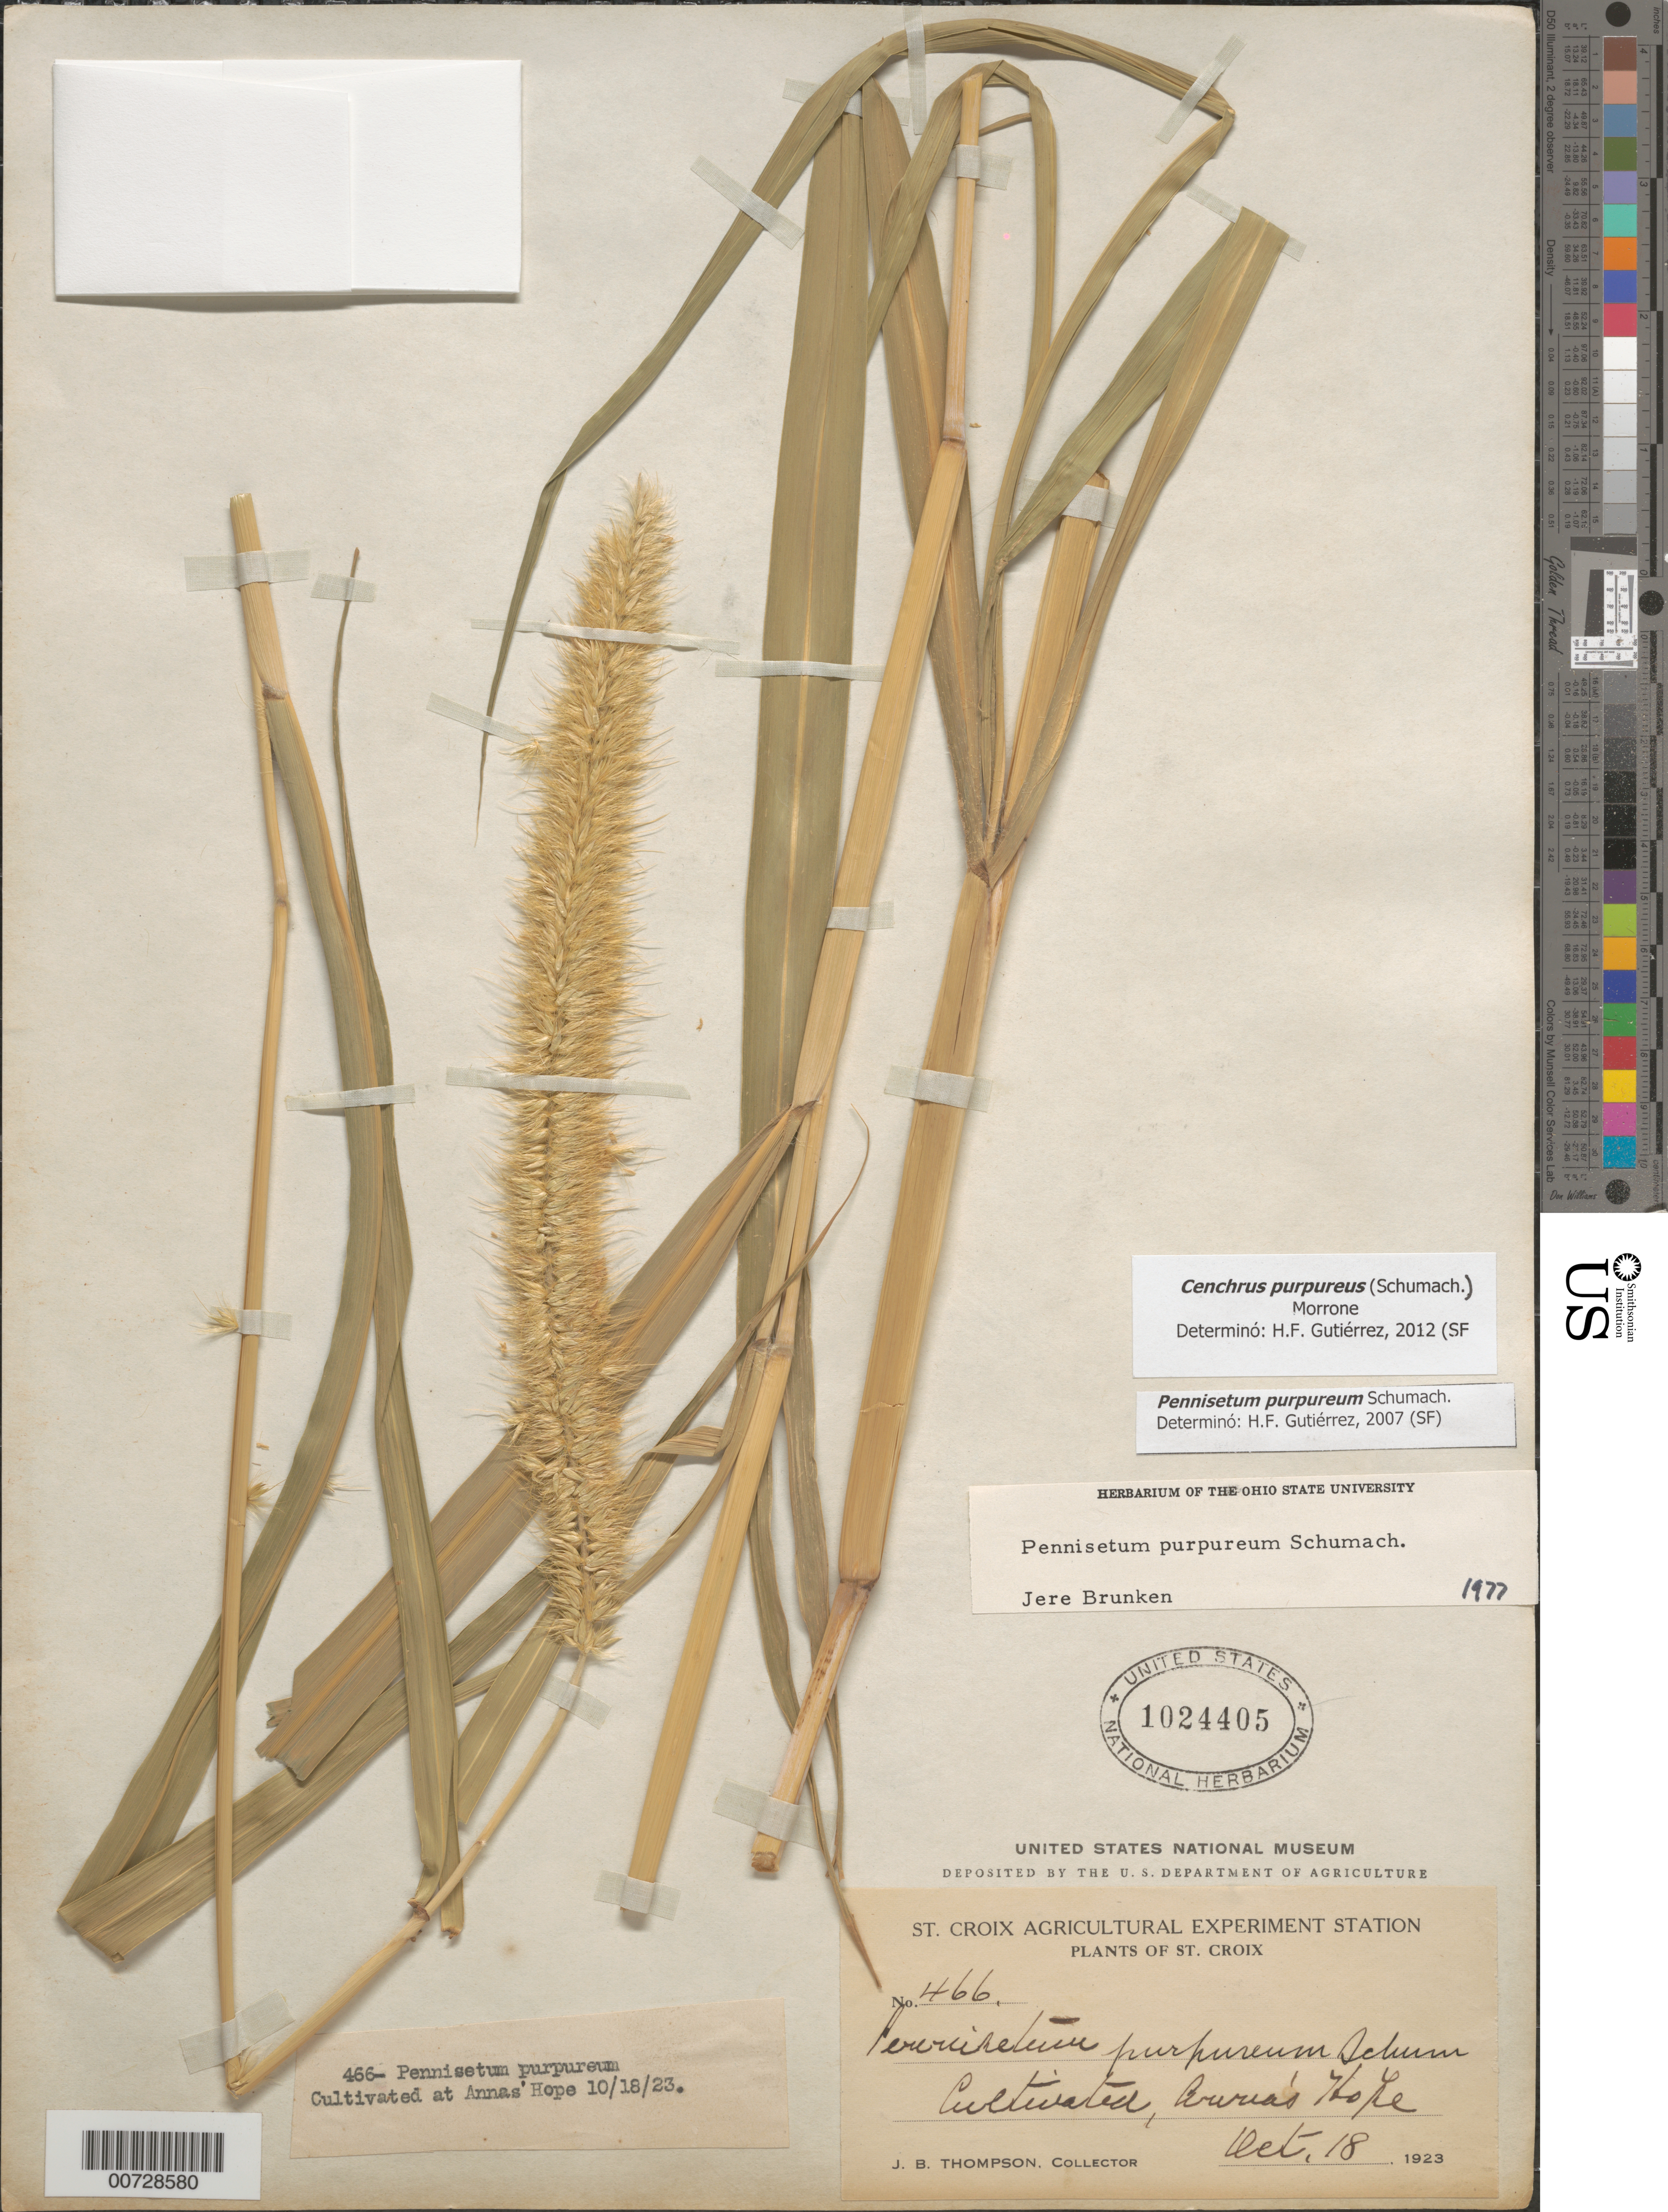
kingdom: Plantae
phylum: Tracheophyta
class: Liliopsida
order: Poales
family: Poaceae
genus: Cenchrus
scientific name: Cenchrus purpureus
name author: (Schumach.) Morrone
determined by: Gutiérrez, H. F.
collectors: J. B. Thompson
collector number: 466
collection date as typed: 18 Oct 1923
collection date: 1923-10-18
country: U.S. Virgin Islands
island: St. Croix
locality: Anna's Hope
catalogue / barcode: US 1024405